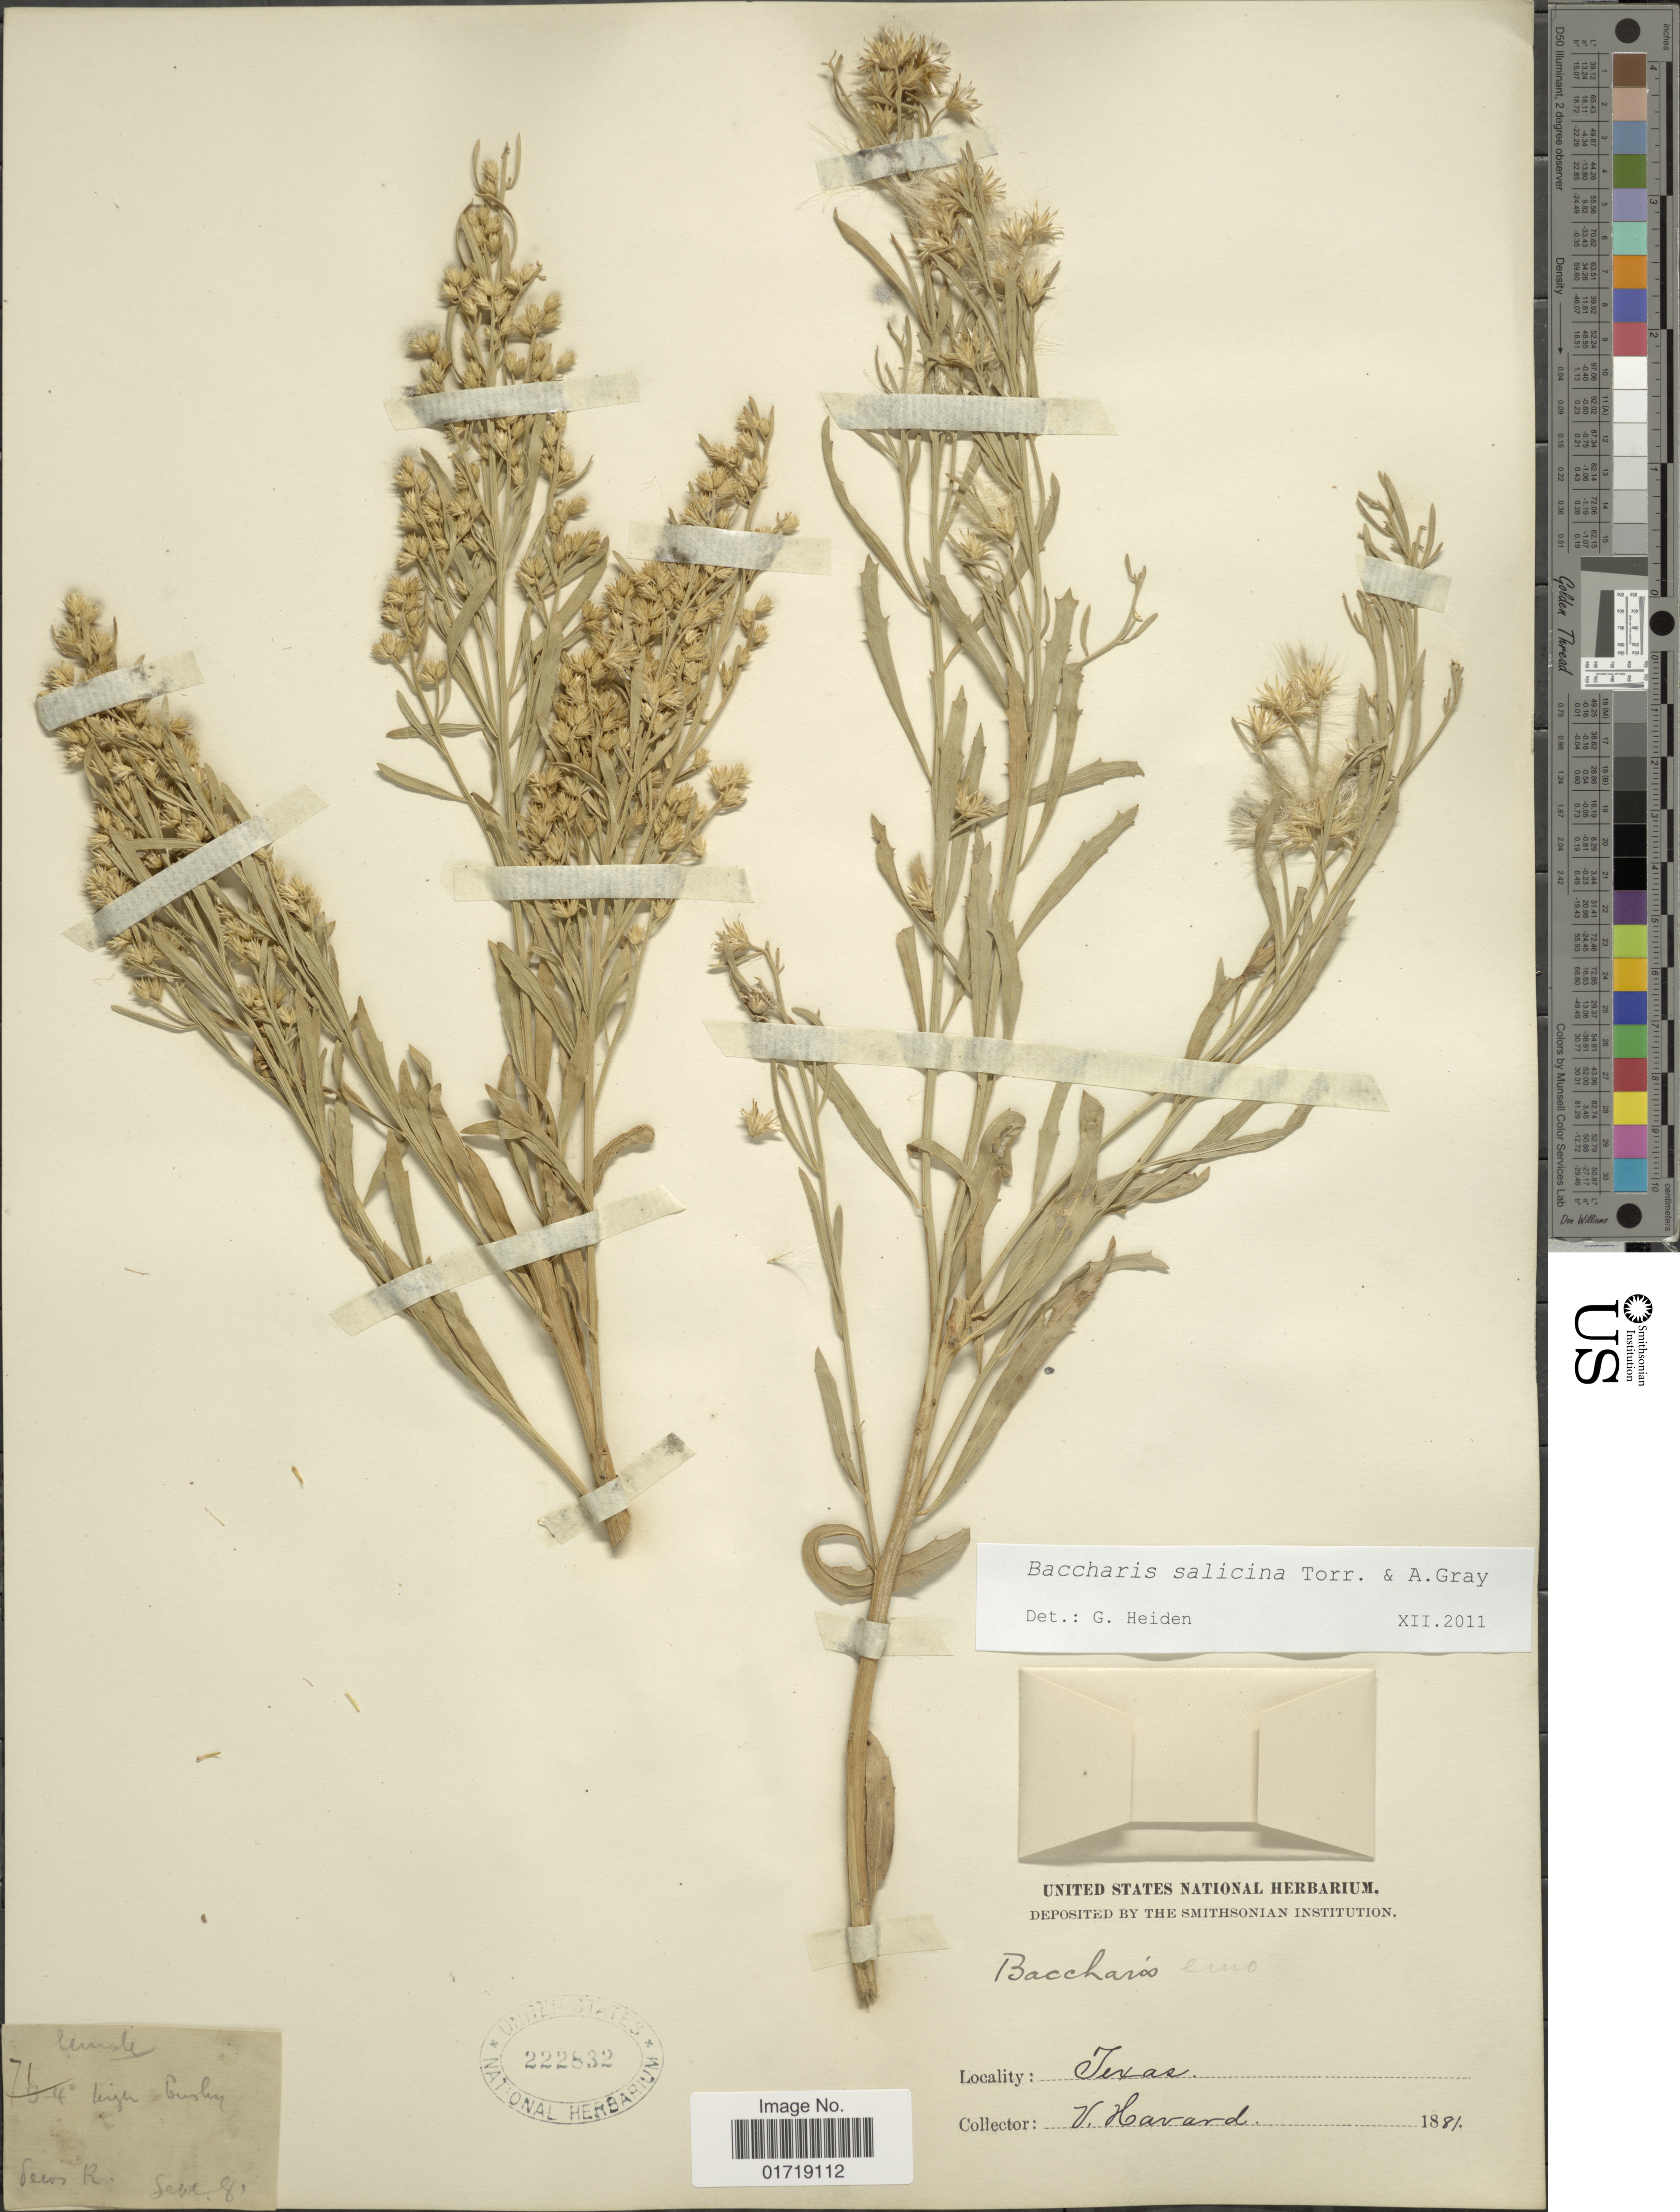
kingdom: Plantae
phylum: Tracheophyta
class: Magnoliopsida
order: Asterales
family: Asteraceae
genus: Baccharis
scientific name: Baccharis salicina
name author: Torr. & A. Gray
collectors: V. Havard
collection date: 1881-09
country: United States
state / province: Texas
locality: Pecos R.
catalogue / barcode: US 222832